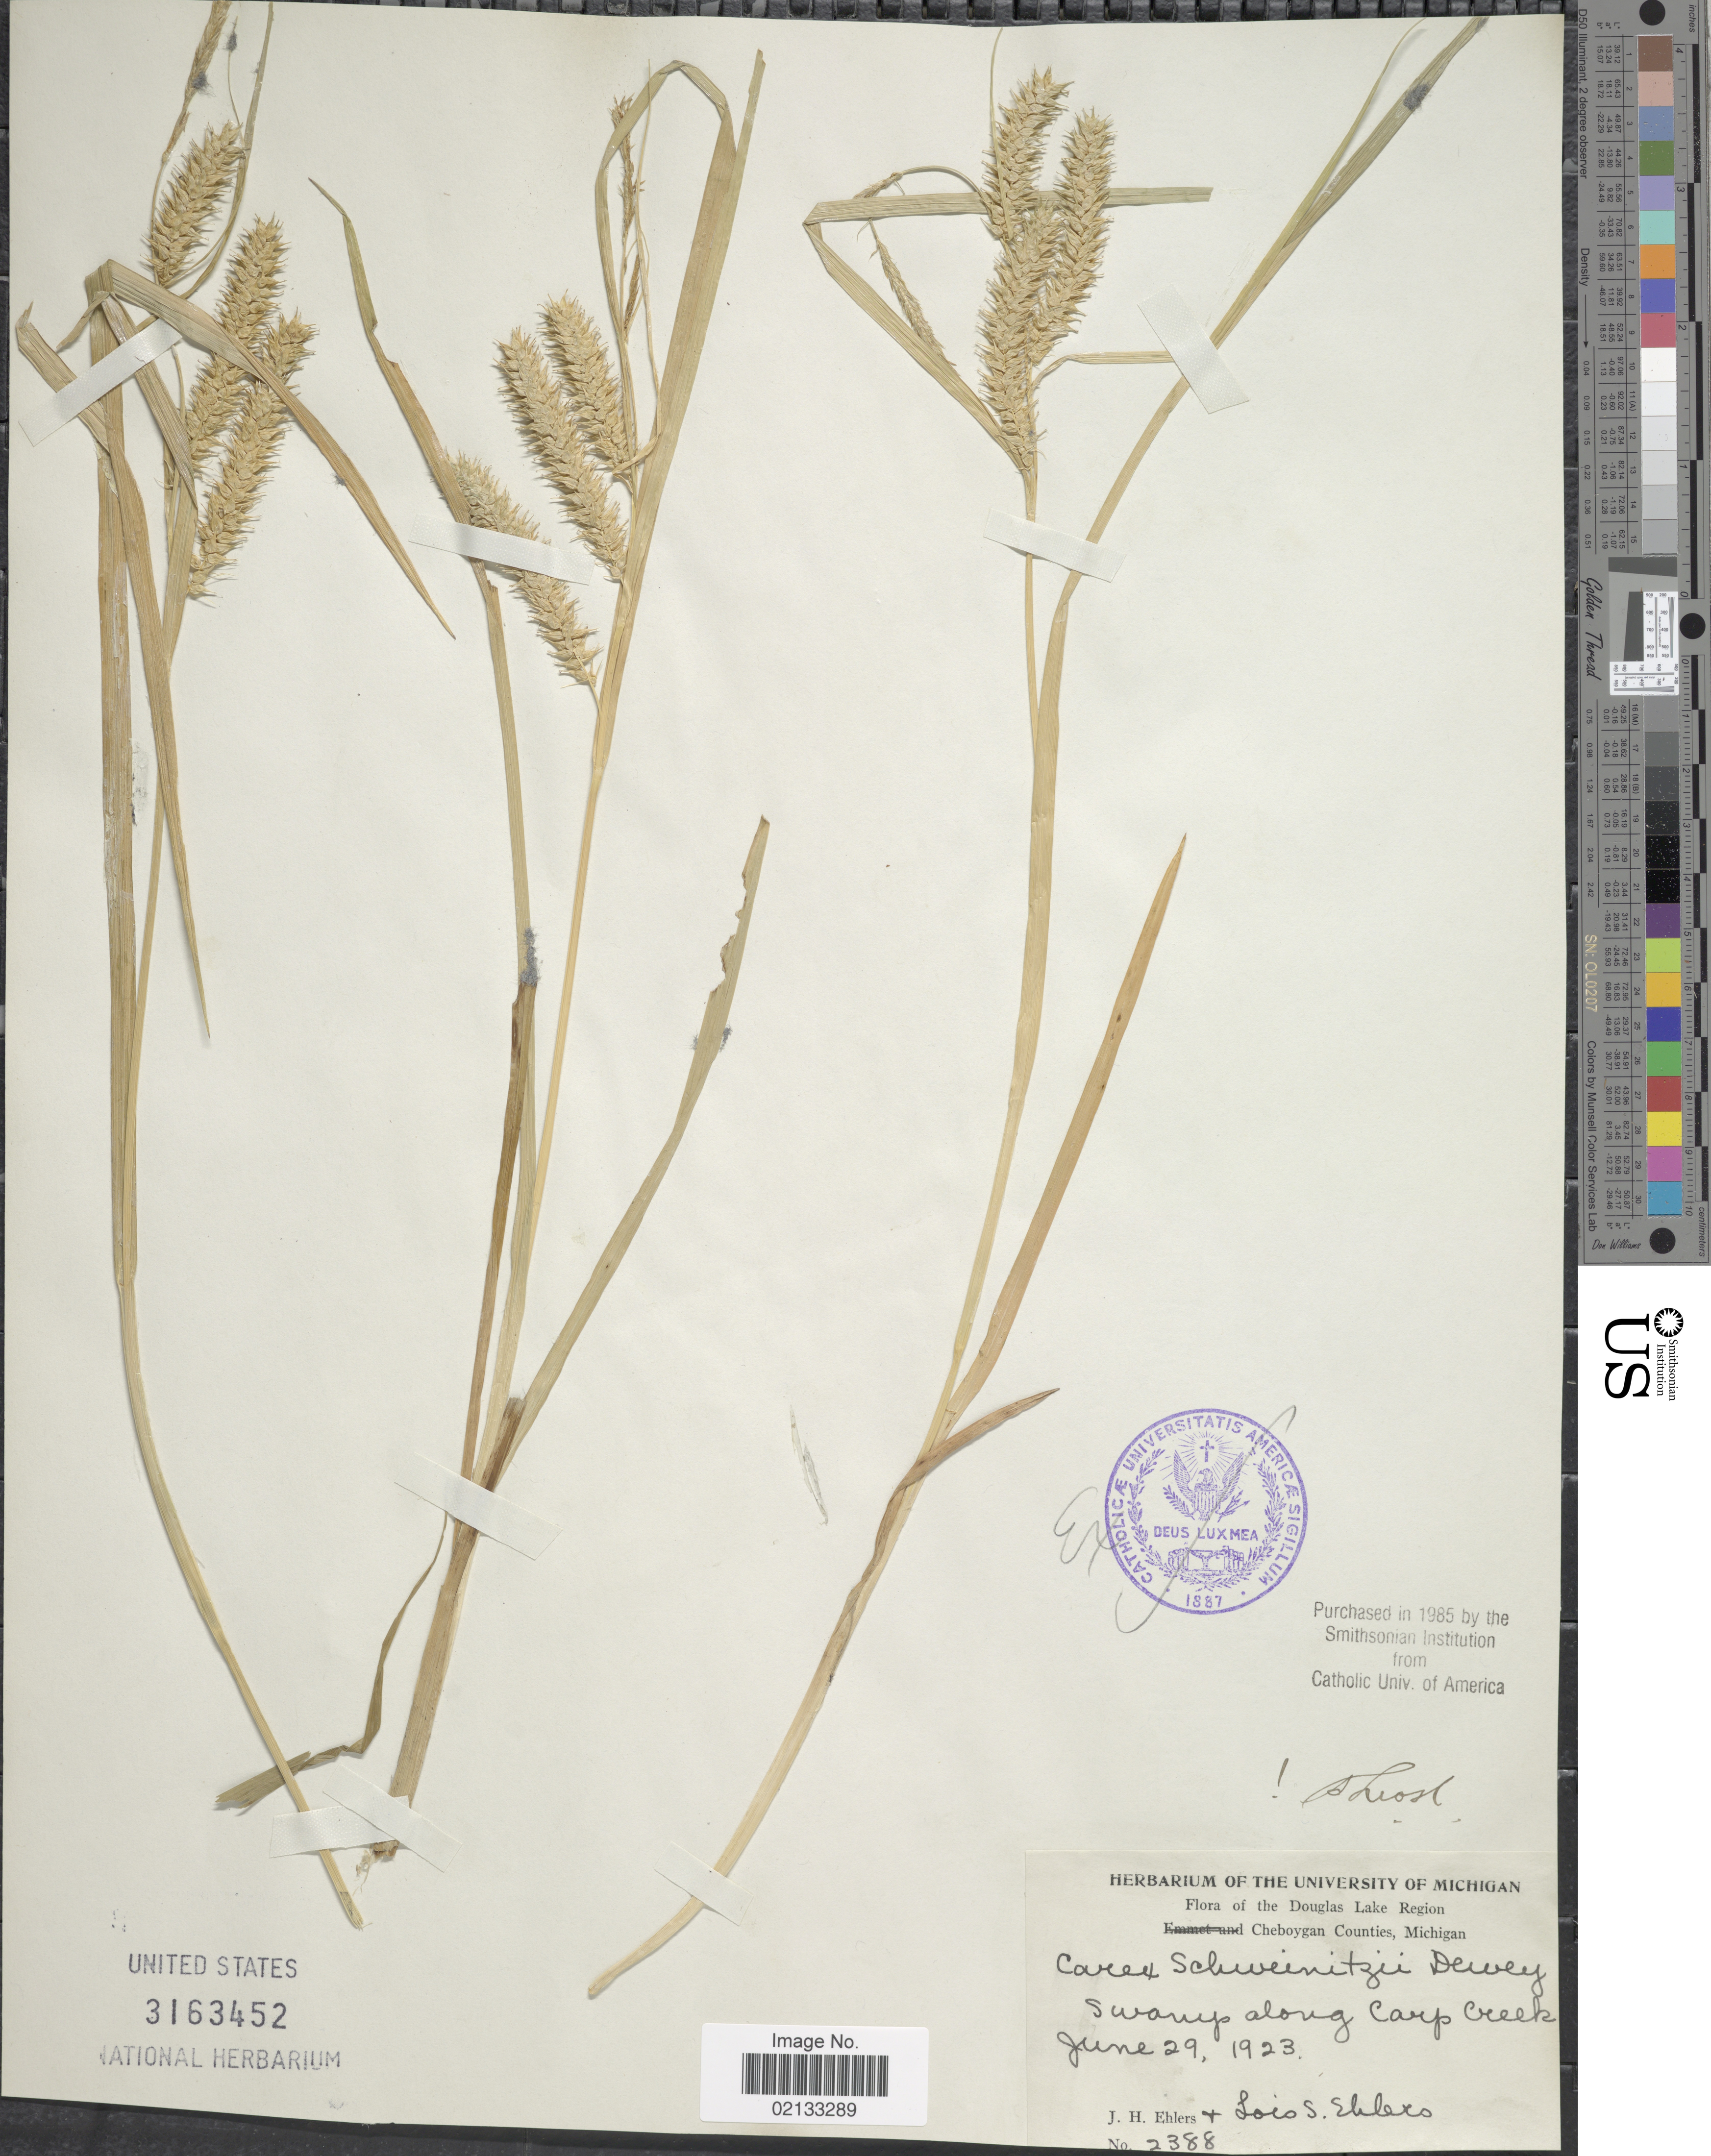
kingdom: Plantae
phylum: Tracheophyta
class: Liliopsida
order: Poales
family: Cyperaceae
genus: Carex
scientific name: Carex schweinitzii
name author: Dewey ex Schwein.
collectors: J. H. Ehlers & L. Ehlers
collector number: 2388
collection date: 1923-06-29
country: United States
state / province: Michigan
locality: The Douglas Lake Region Cheboygan Counties, Swamp along Carp Creek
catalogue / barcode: US 3163452